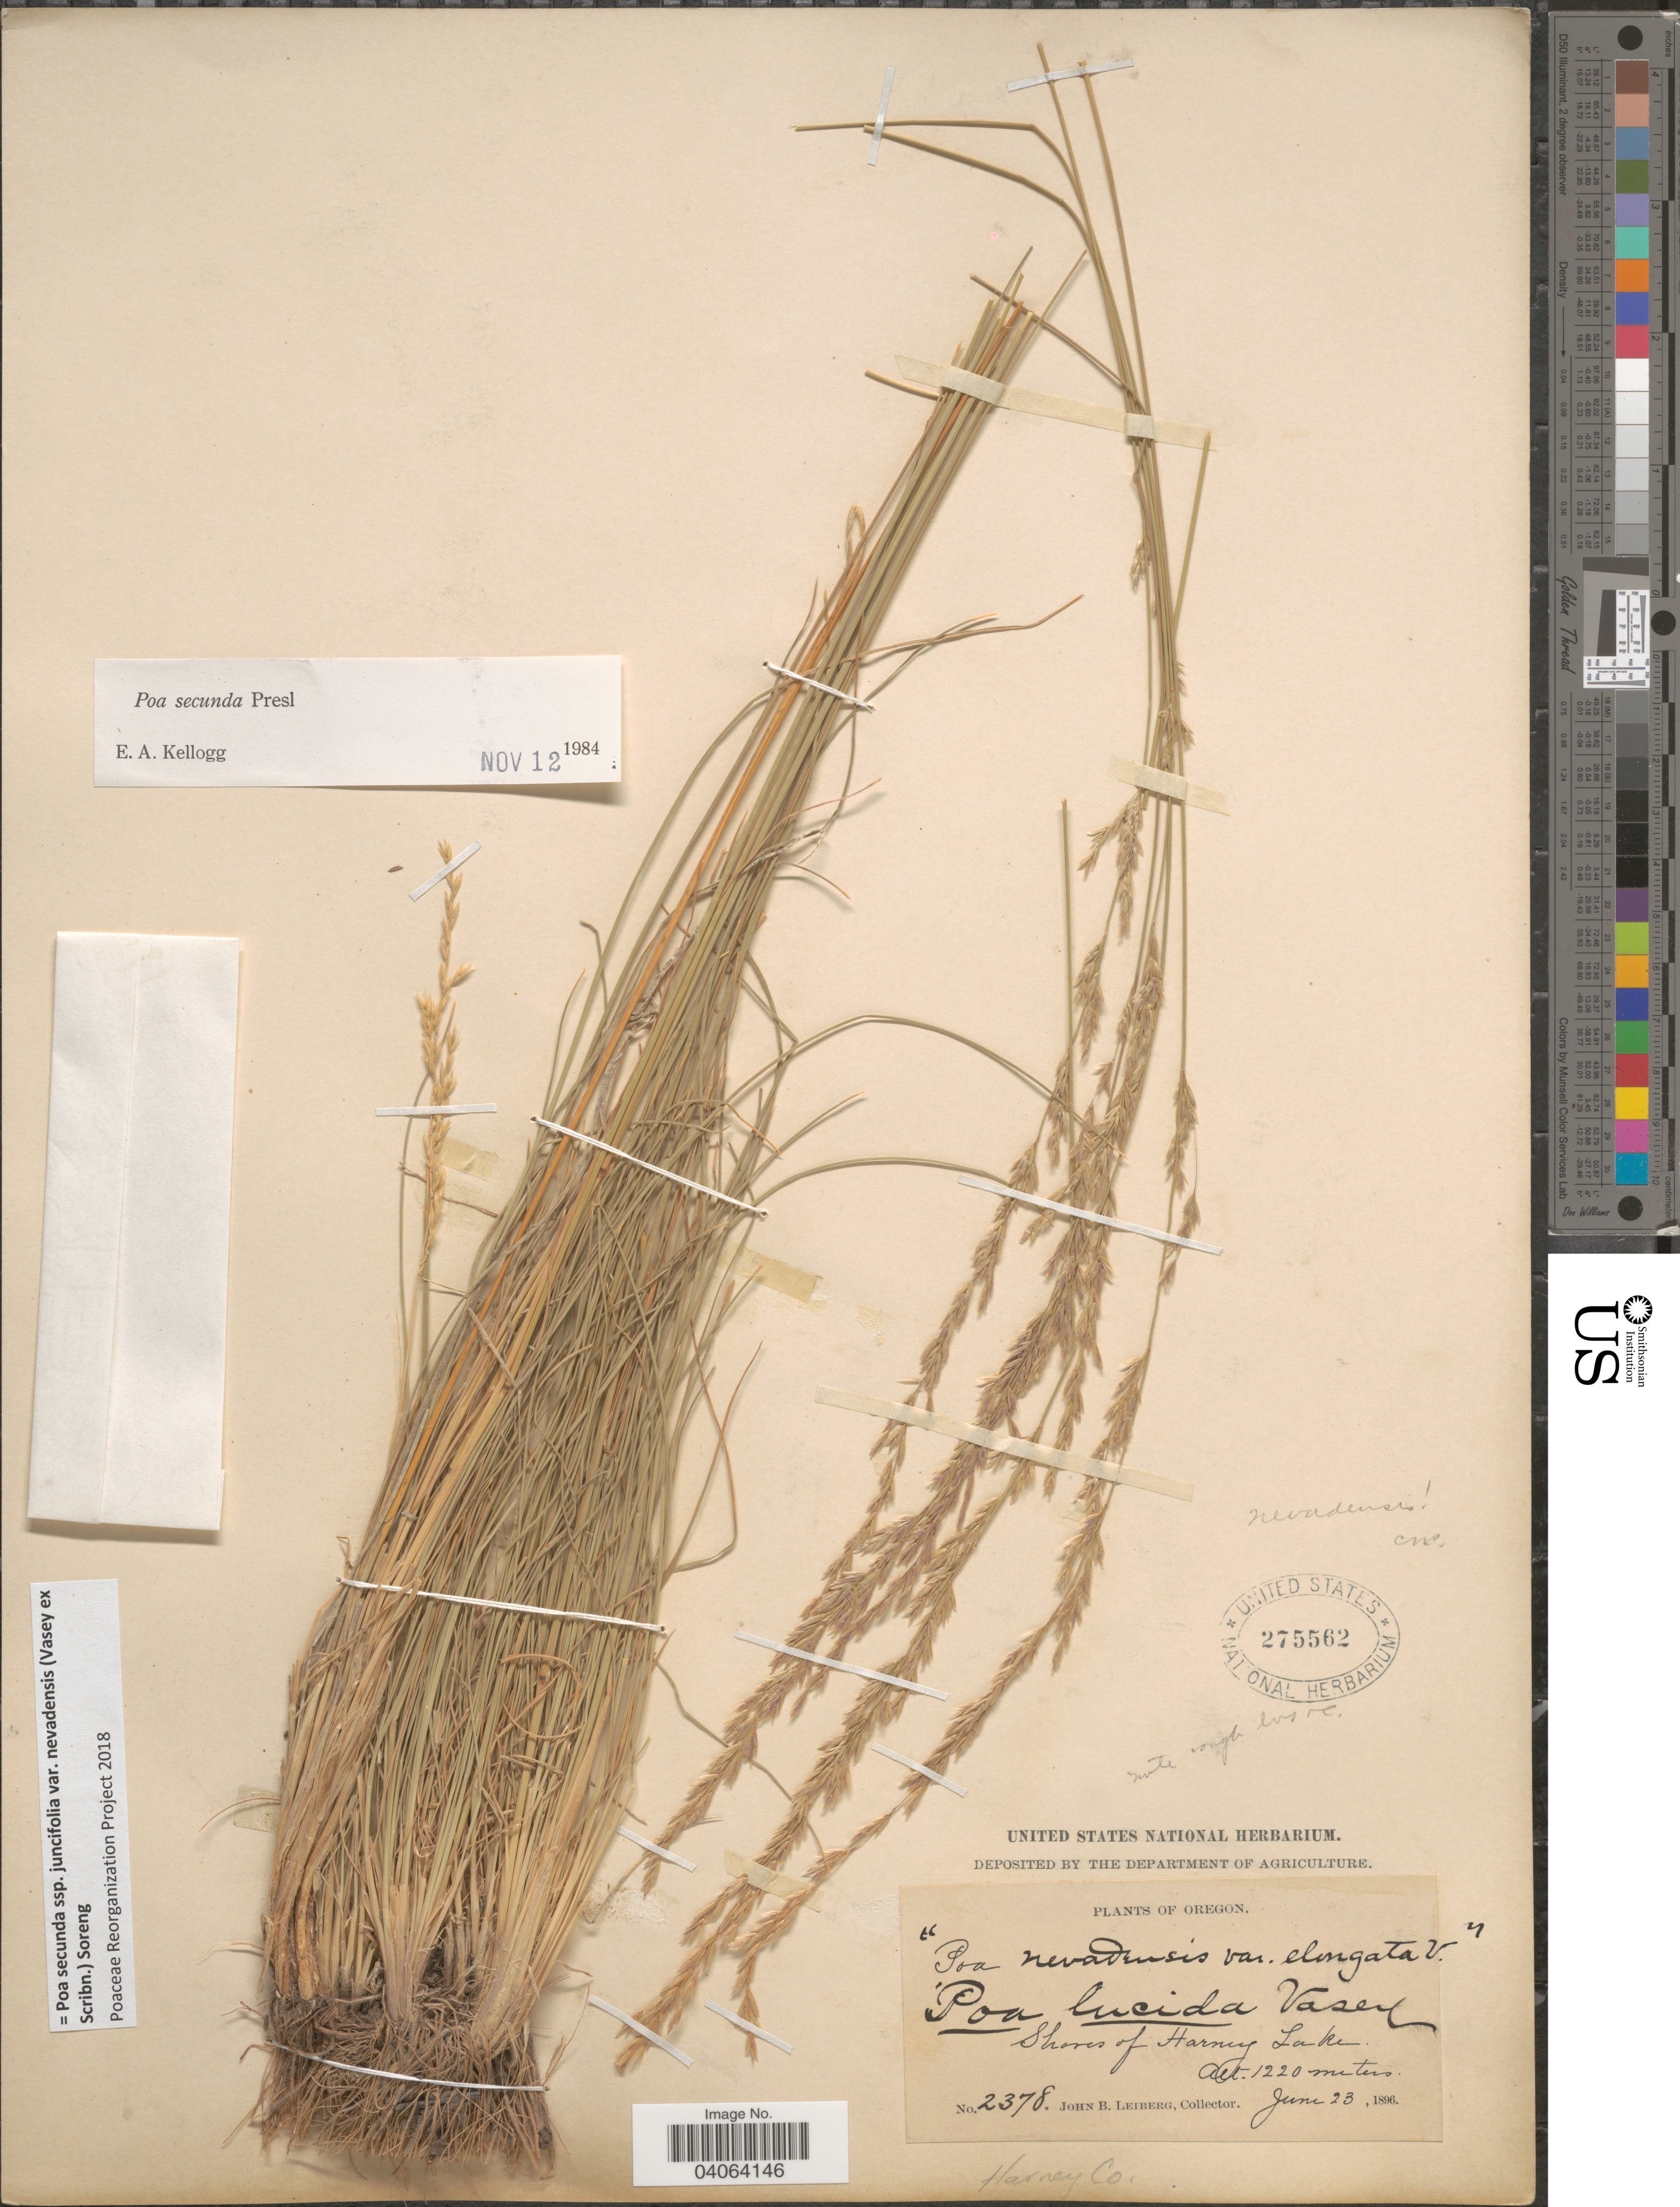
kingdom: Plantae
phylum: Tracheophyta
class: Liliopsida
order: Poales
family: Poaceae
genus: Poa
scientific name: Poa secunda subsp. juncifolia var. nevadensis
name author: (Vasey ex Scribn.) Soreng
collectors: J. B. Leiberg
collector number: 2378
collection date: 1896-06-23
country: United States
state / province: Oregon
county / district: Harney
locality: Shores of Harney Lake. Harney Co.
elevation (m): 1220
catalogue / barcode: US 275562